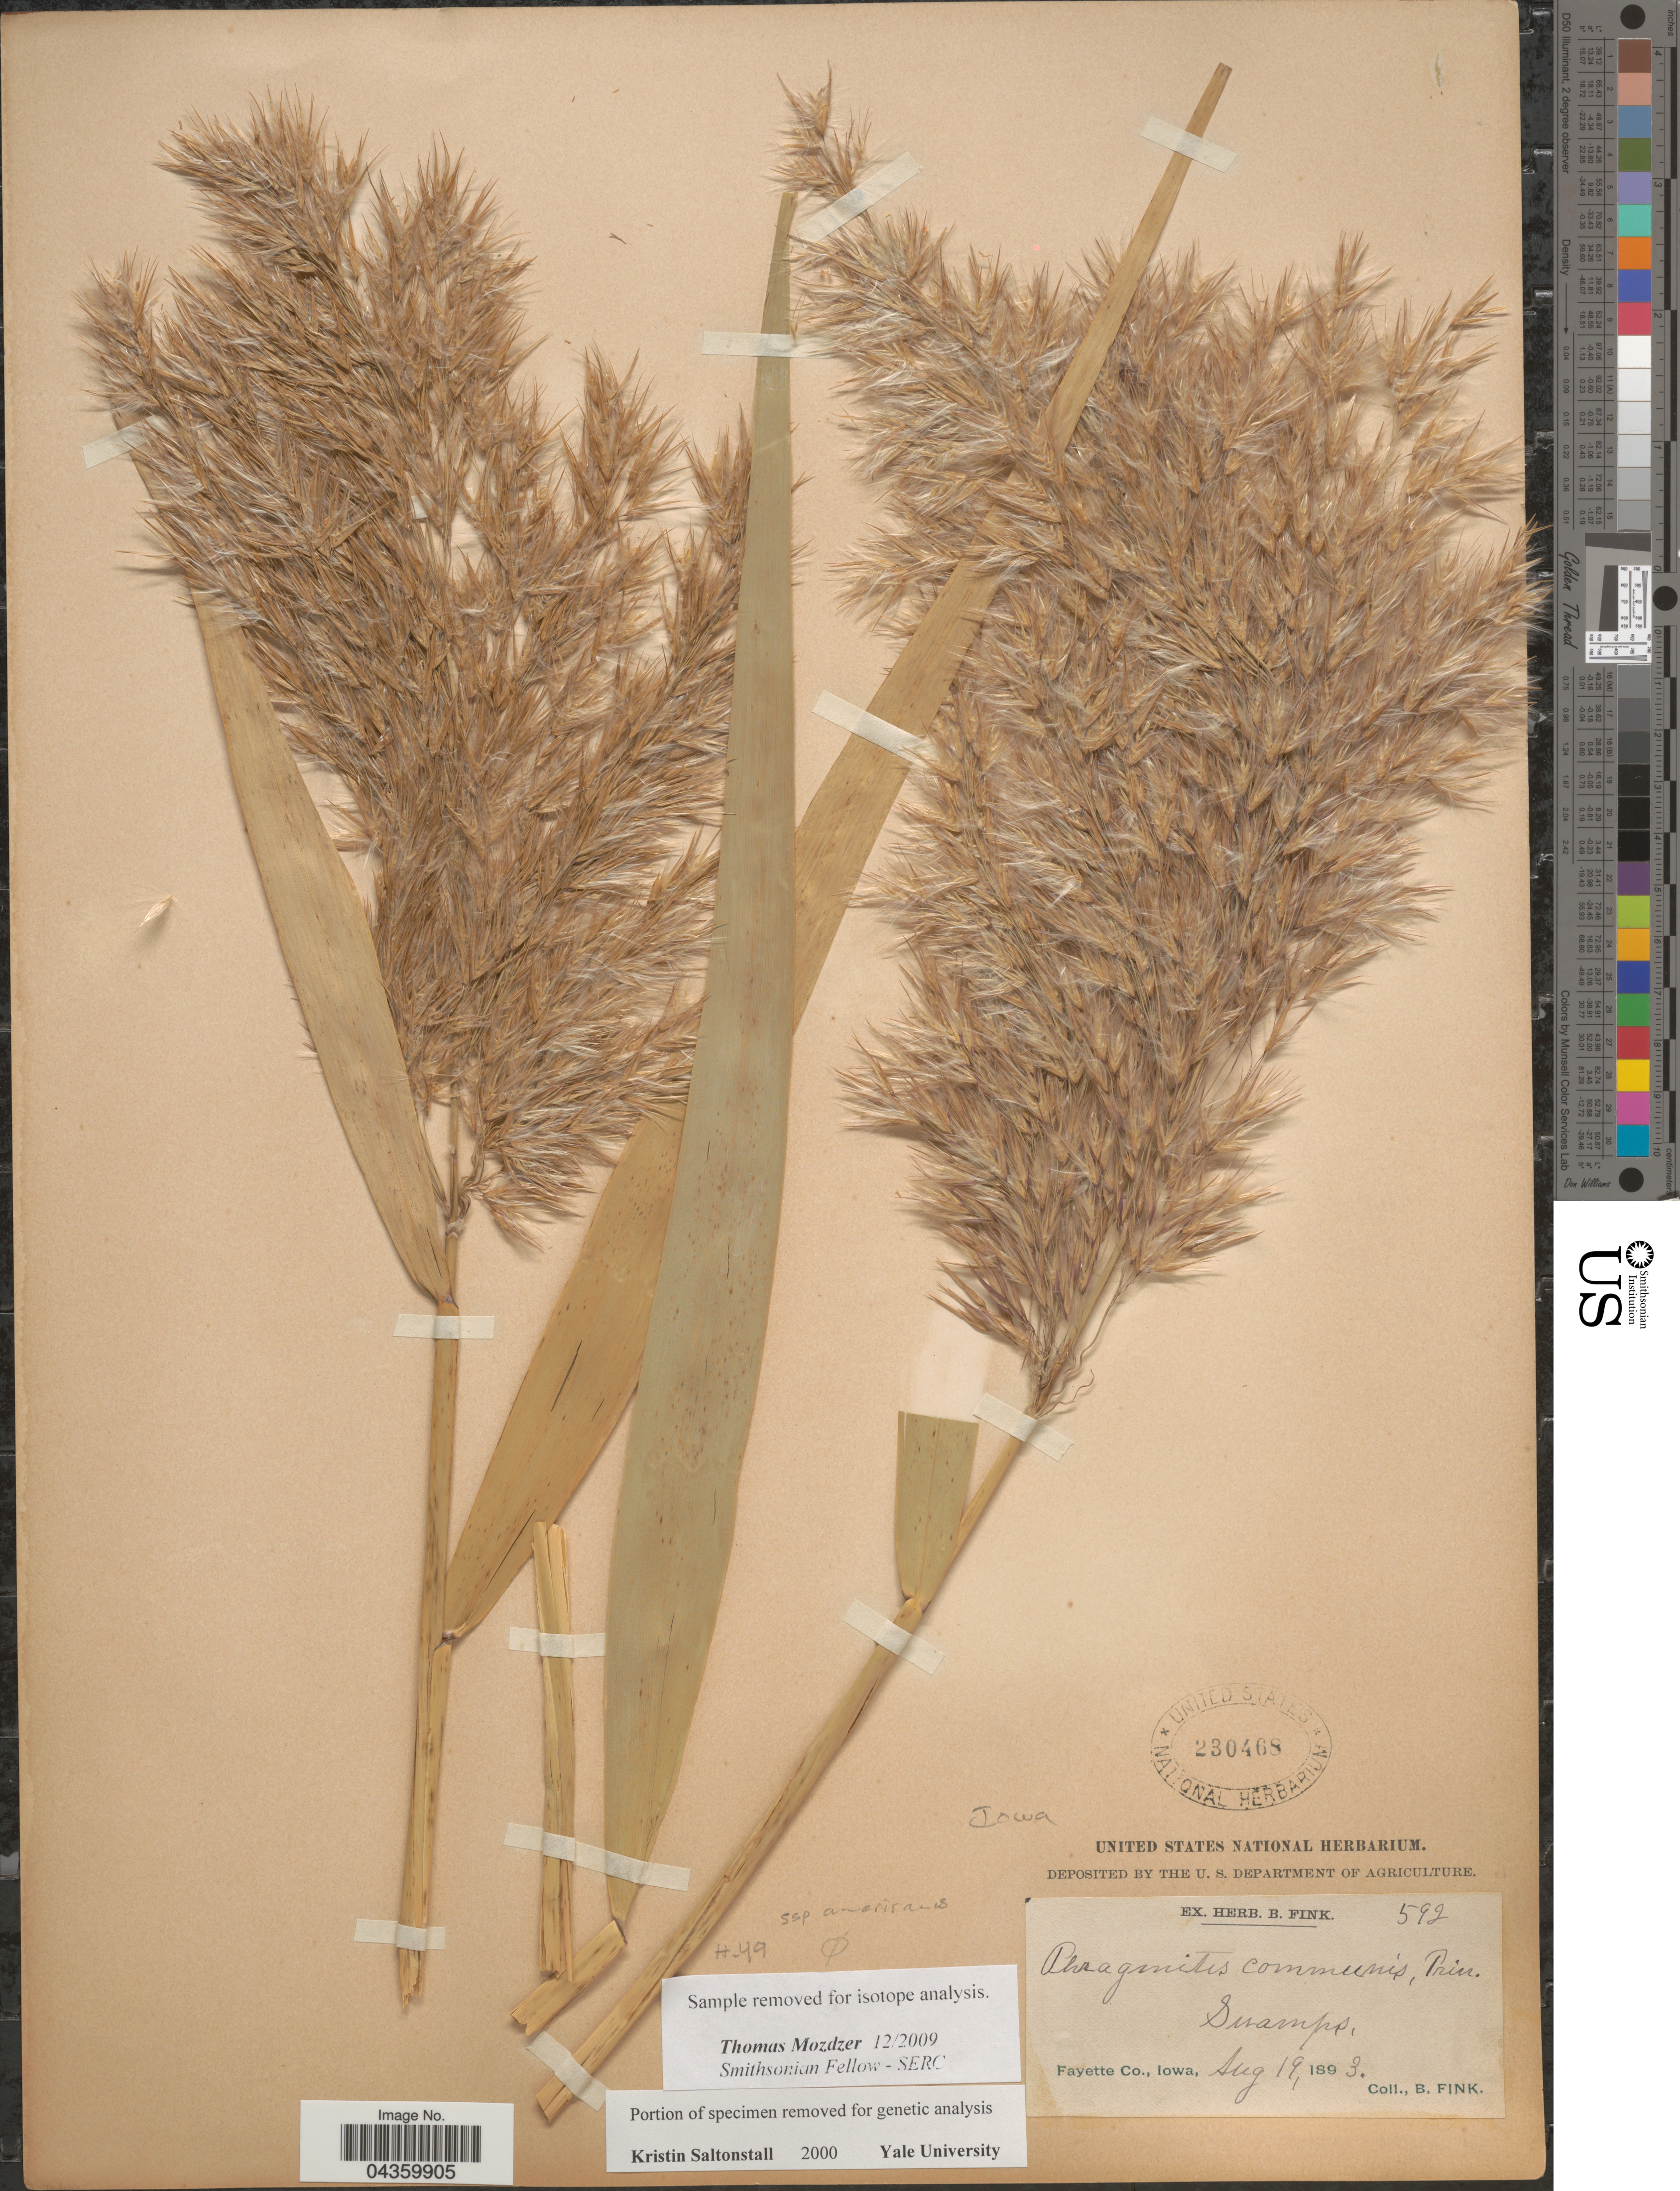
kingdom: Plantae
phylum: Tracheophyta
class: Liliopsida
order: Poales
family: Poaceae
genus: Phragmites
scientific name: Phragmites australis subsp. americanus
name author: Saltonstall & et al.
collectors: B. Fink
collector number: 592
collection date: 1893-08-19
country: United States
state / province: Iowa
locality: Swamps, Fayette Co.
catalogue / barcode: US 230468